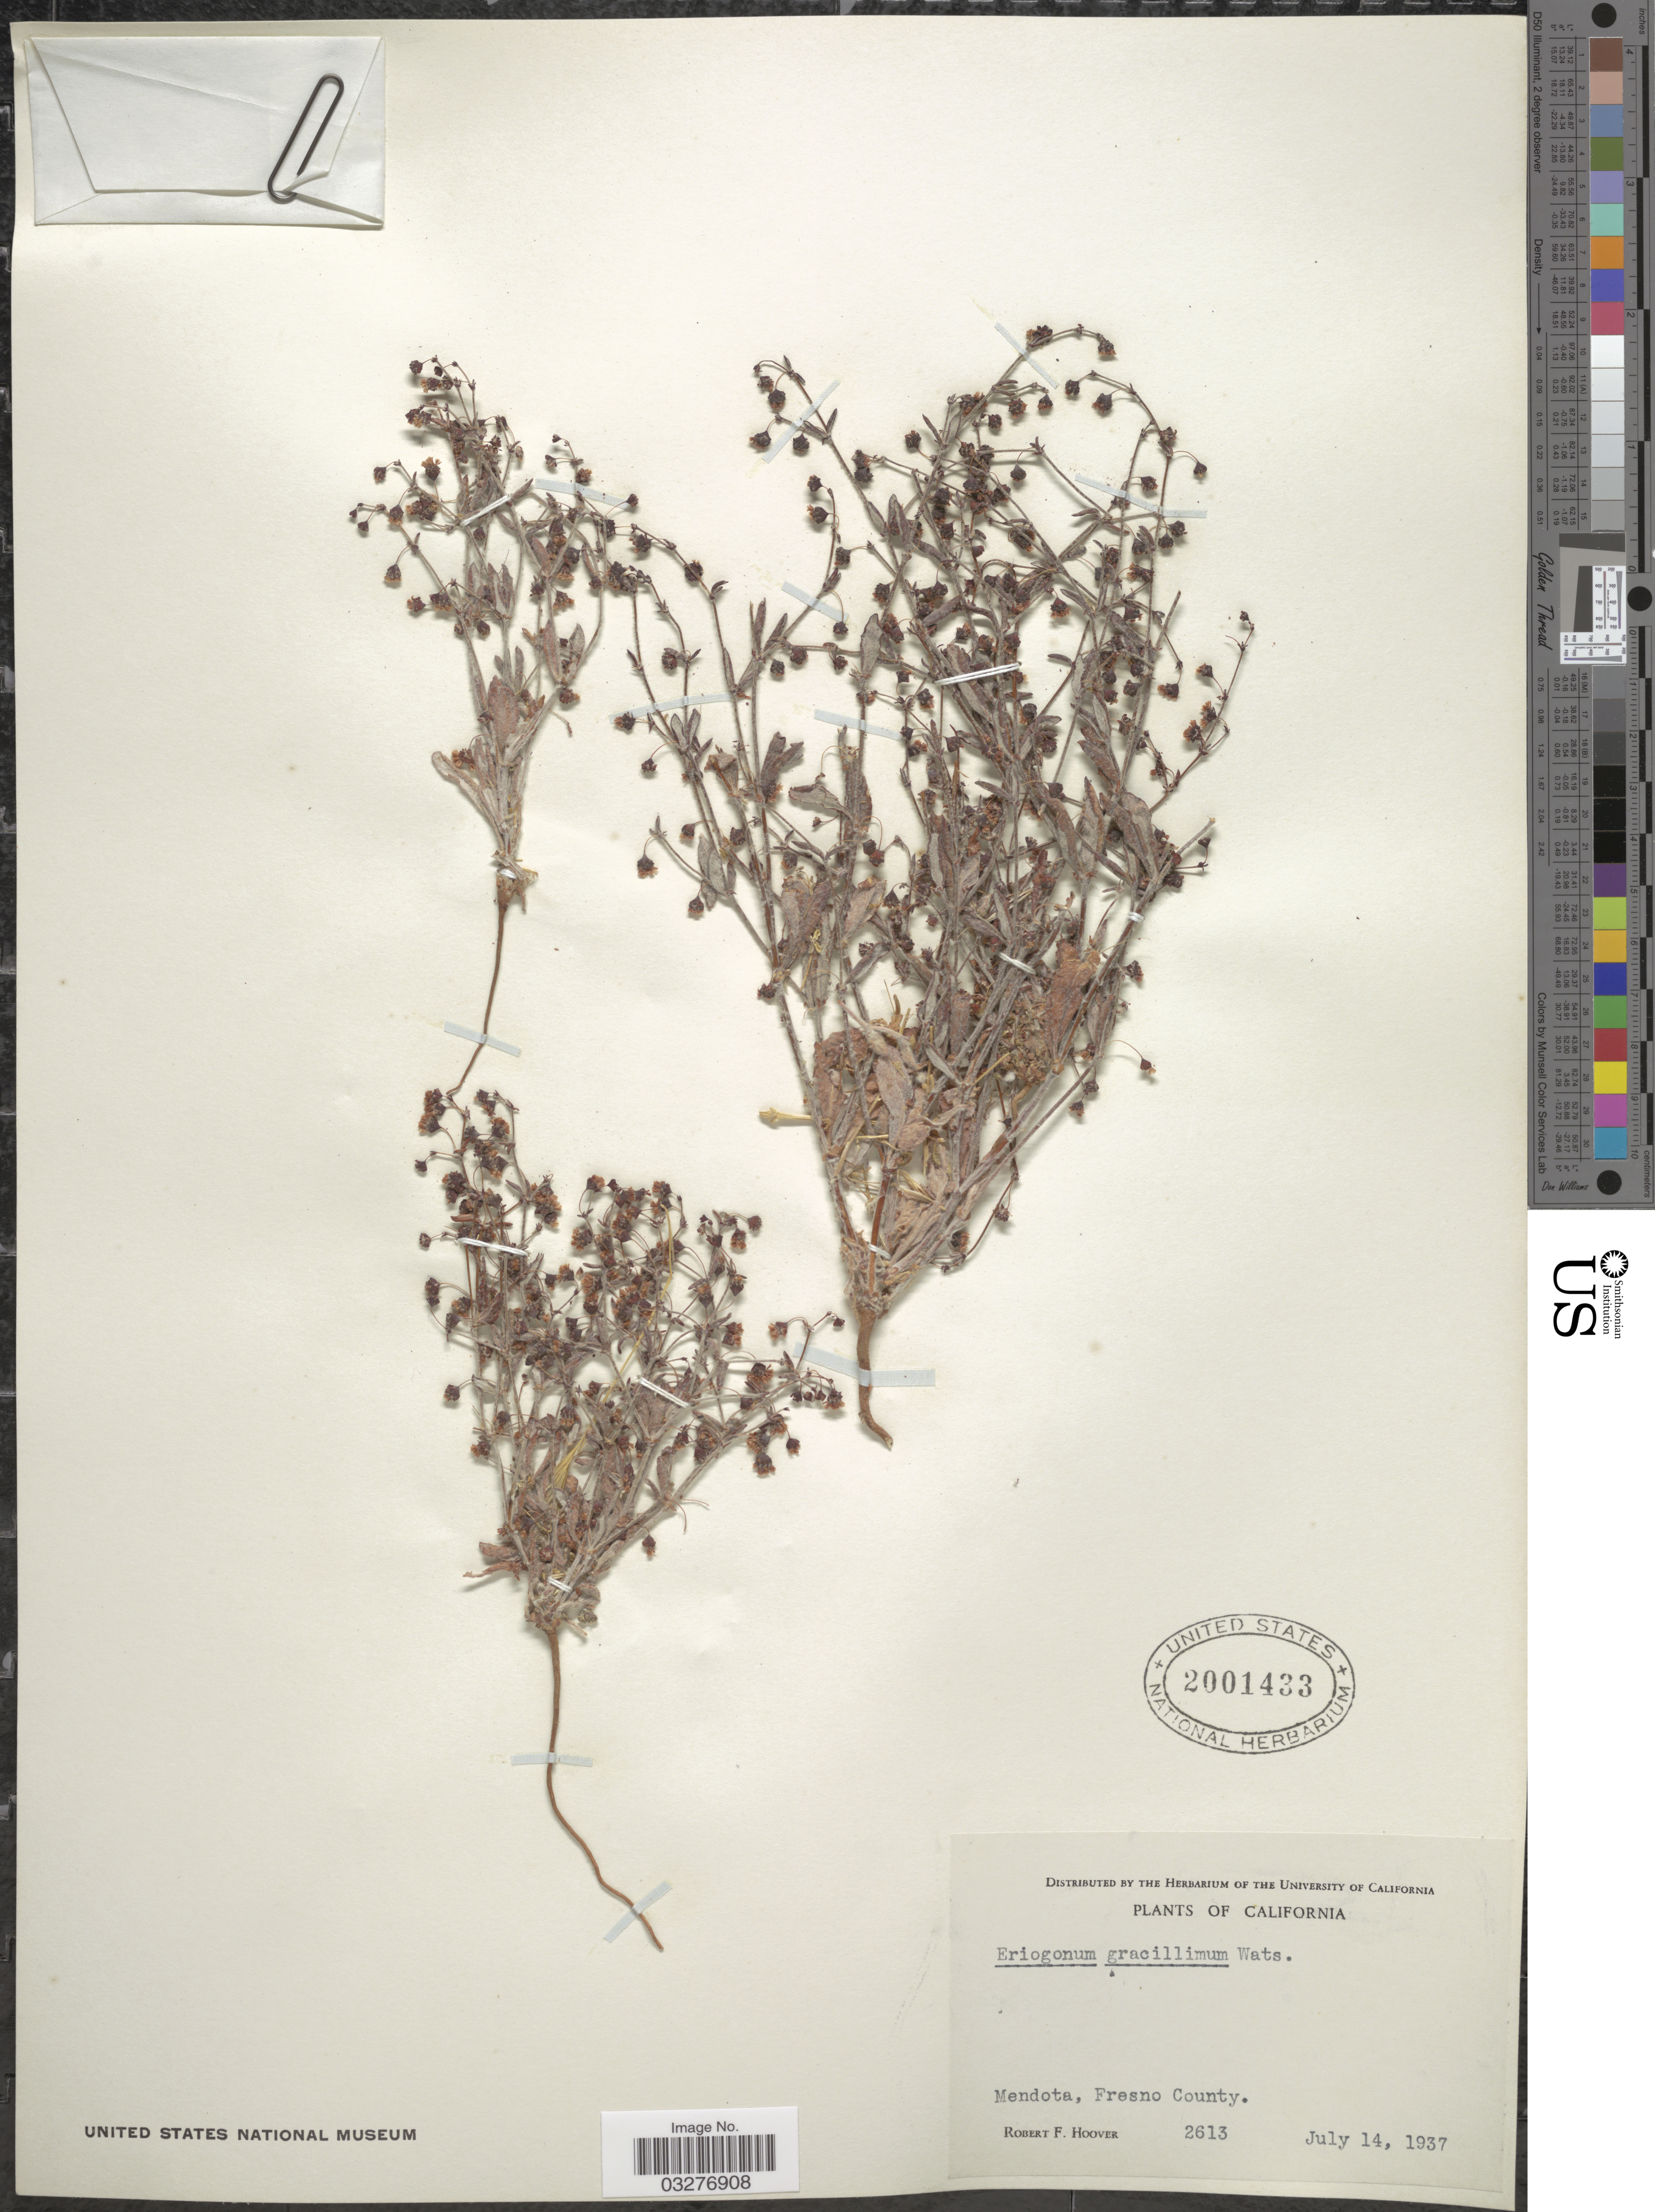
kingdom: Plantae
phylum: Tracheophyta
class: Magnoliopsida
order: Caryophyllales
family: Polygonaceae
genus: Eriogonum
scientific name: Eriogonum gracillimum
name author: S. Watson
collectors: R. F. Hoover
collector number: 2613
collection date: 1937-07-14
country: United States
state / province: California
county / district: Fresno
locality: Mendota, Fresno County.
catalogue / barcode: US 2001433